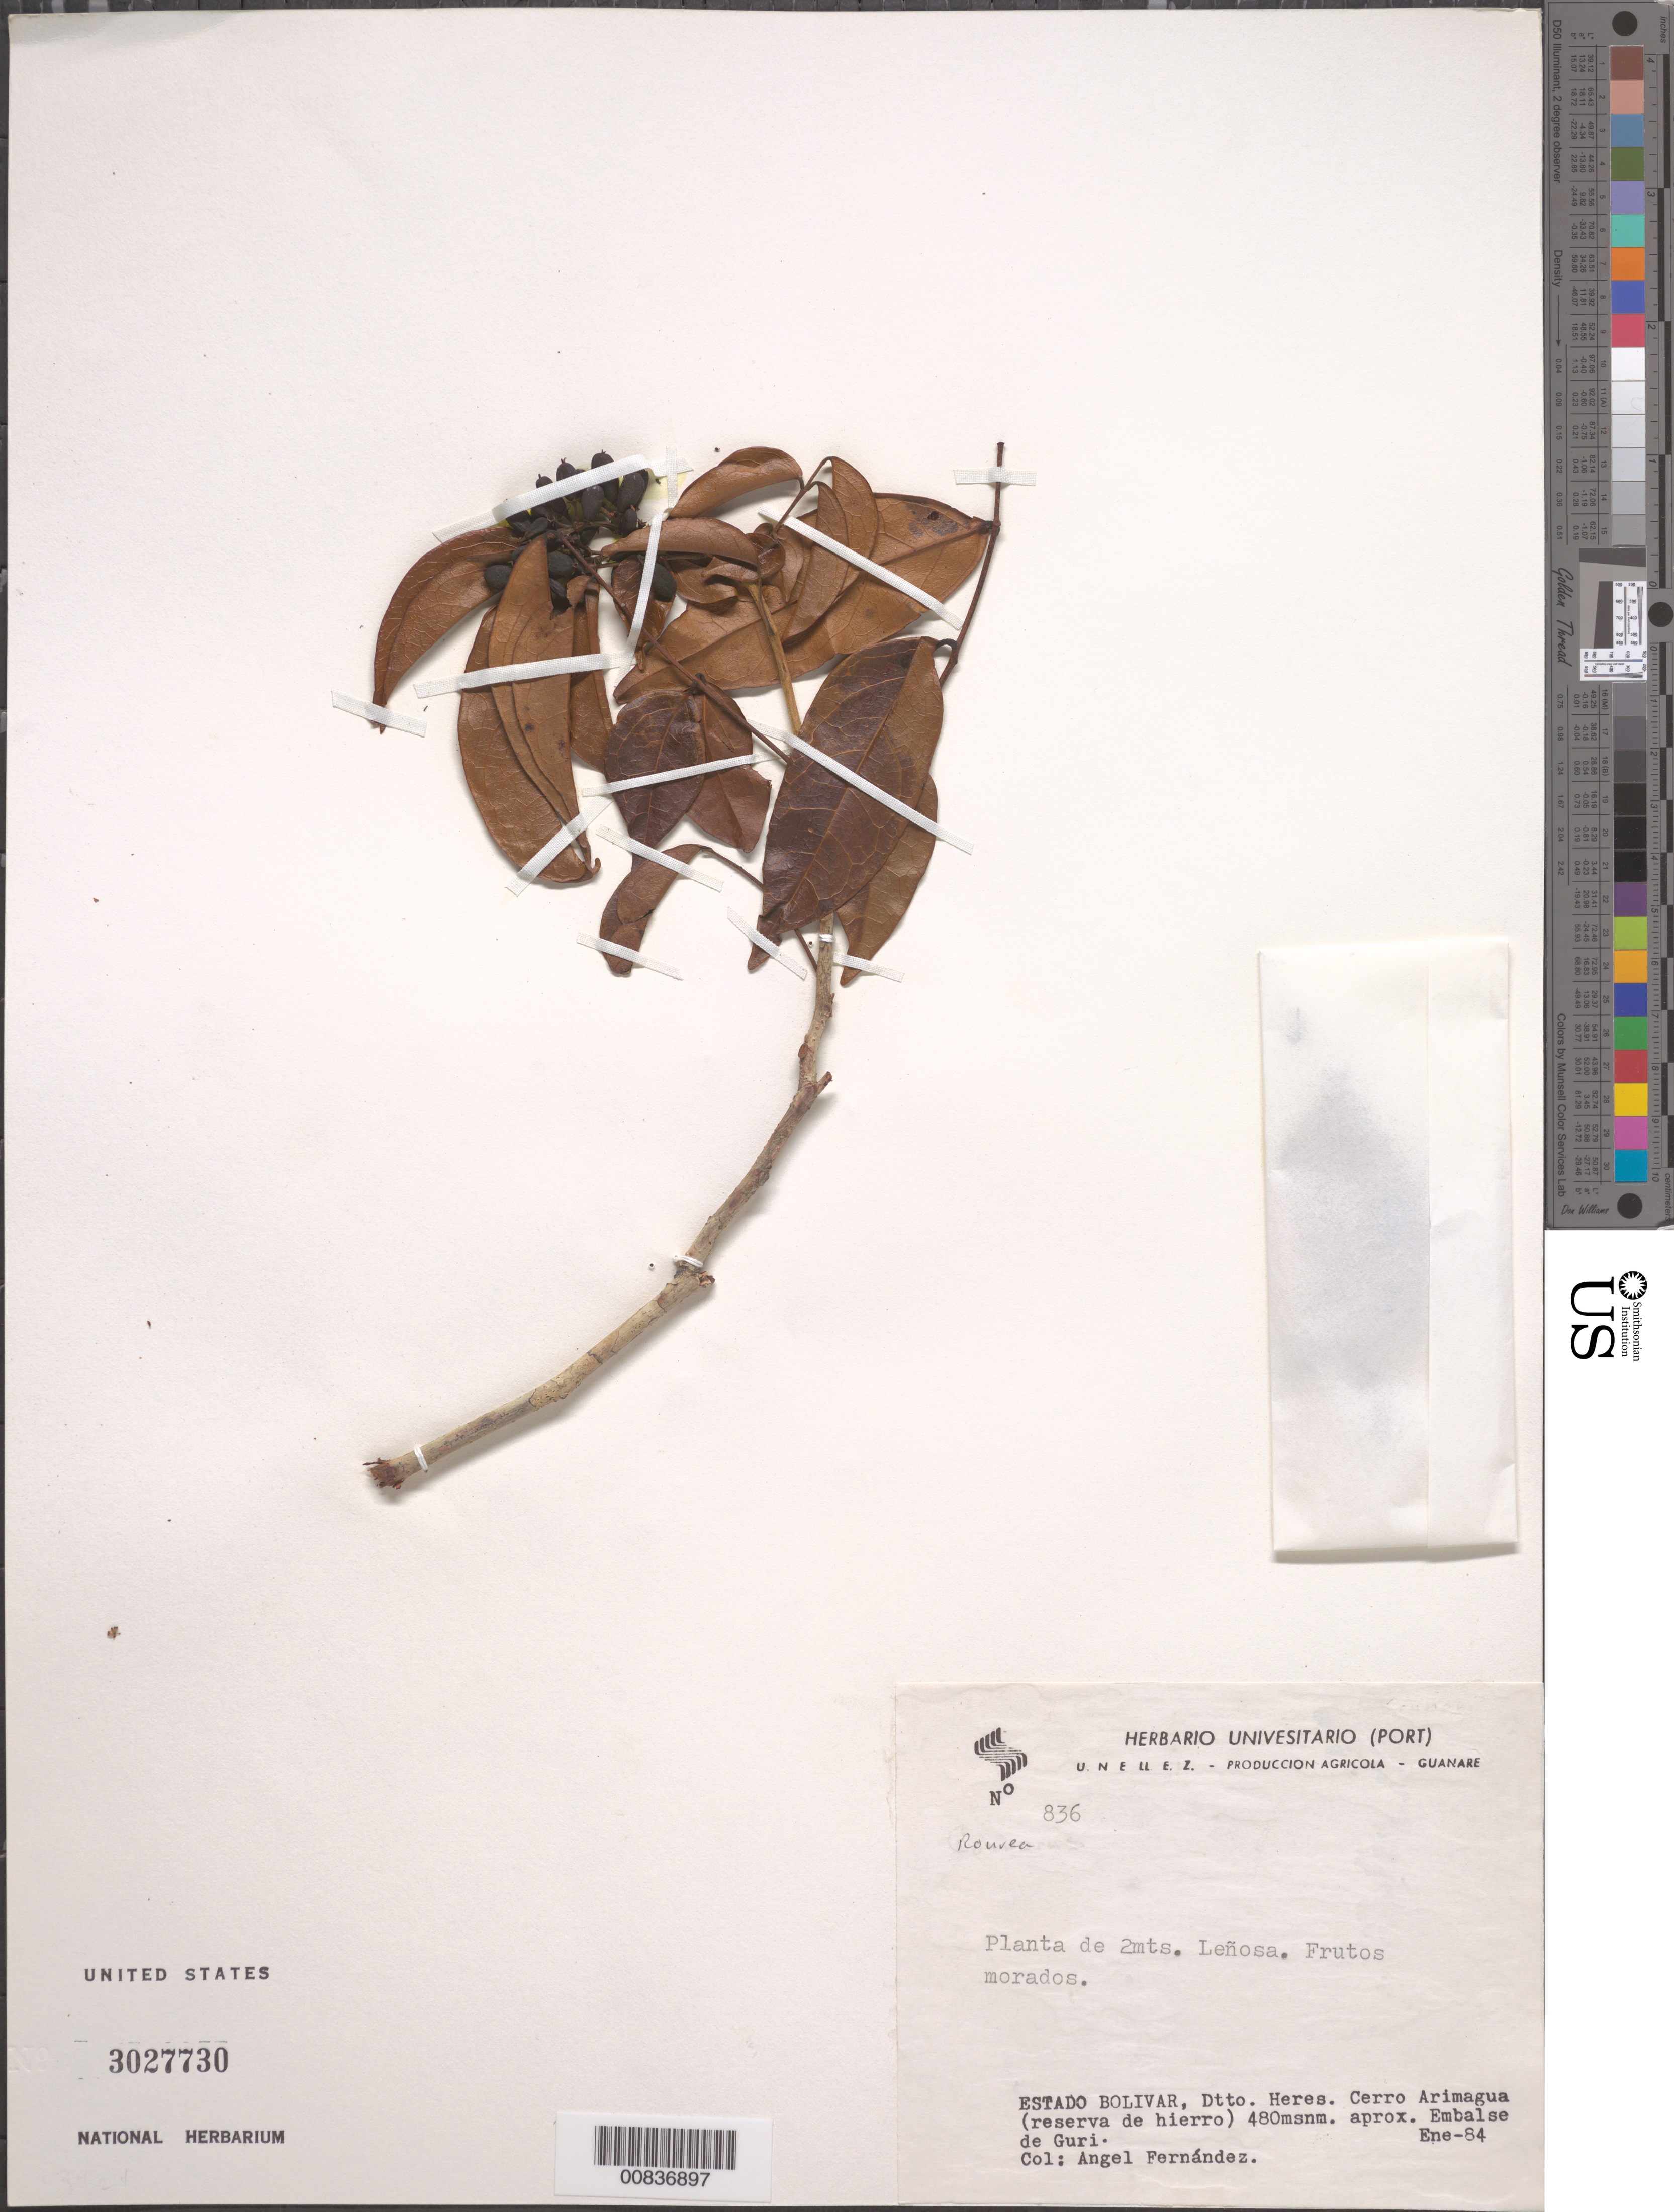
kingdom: Plantae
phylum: Tracheophyta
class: Magnoliopsida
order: Oxalidales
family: Connaraceae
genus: Rourea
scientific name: Rourea sp.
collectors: A. Fernández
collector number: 836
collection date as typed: Jan-84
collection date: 1984-01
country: Venezuela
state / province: Bolívar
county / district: Heres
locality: Cerro Arimagua (reserva de hierro), embalse de Guri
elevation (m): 480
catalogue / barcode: US 3027730